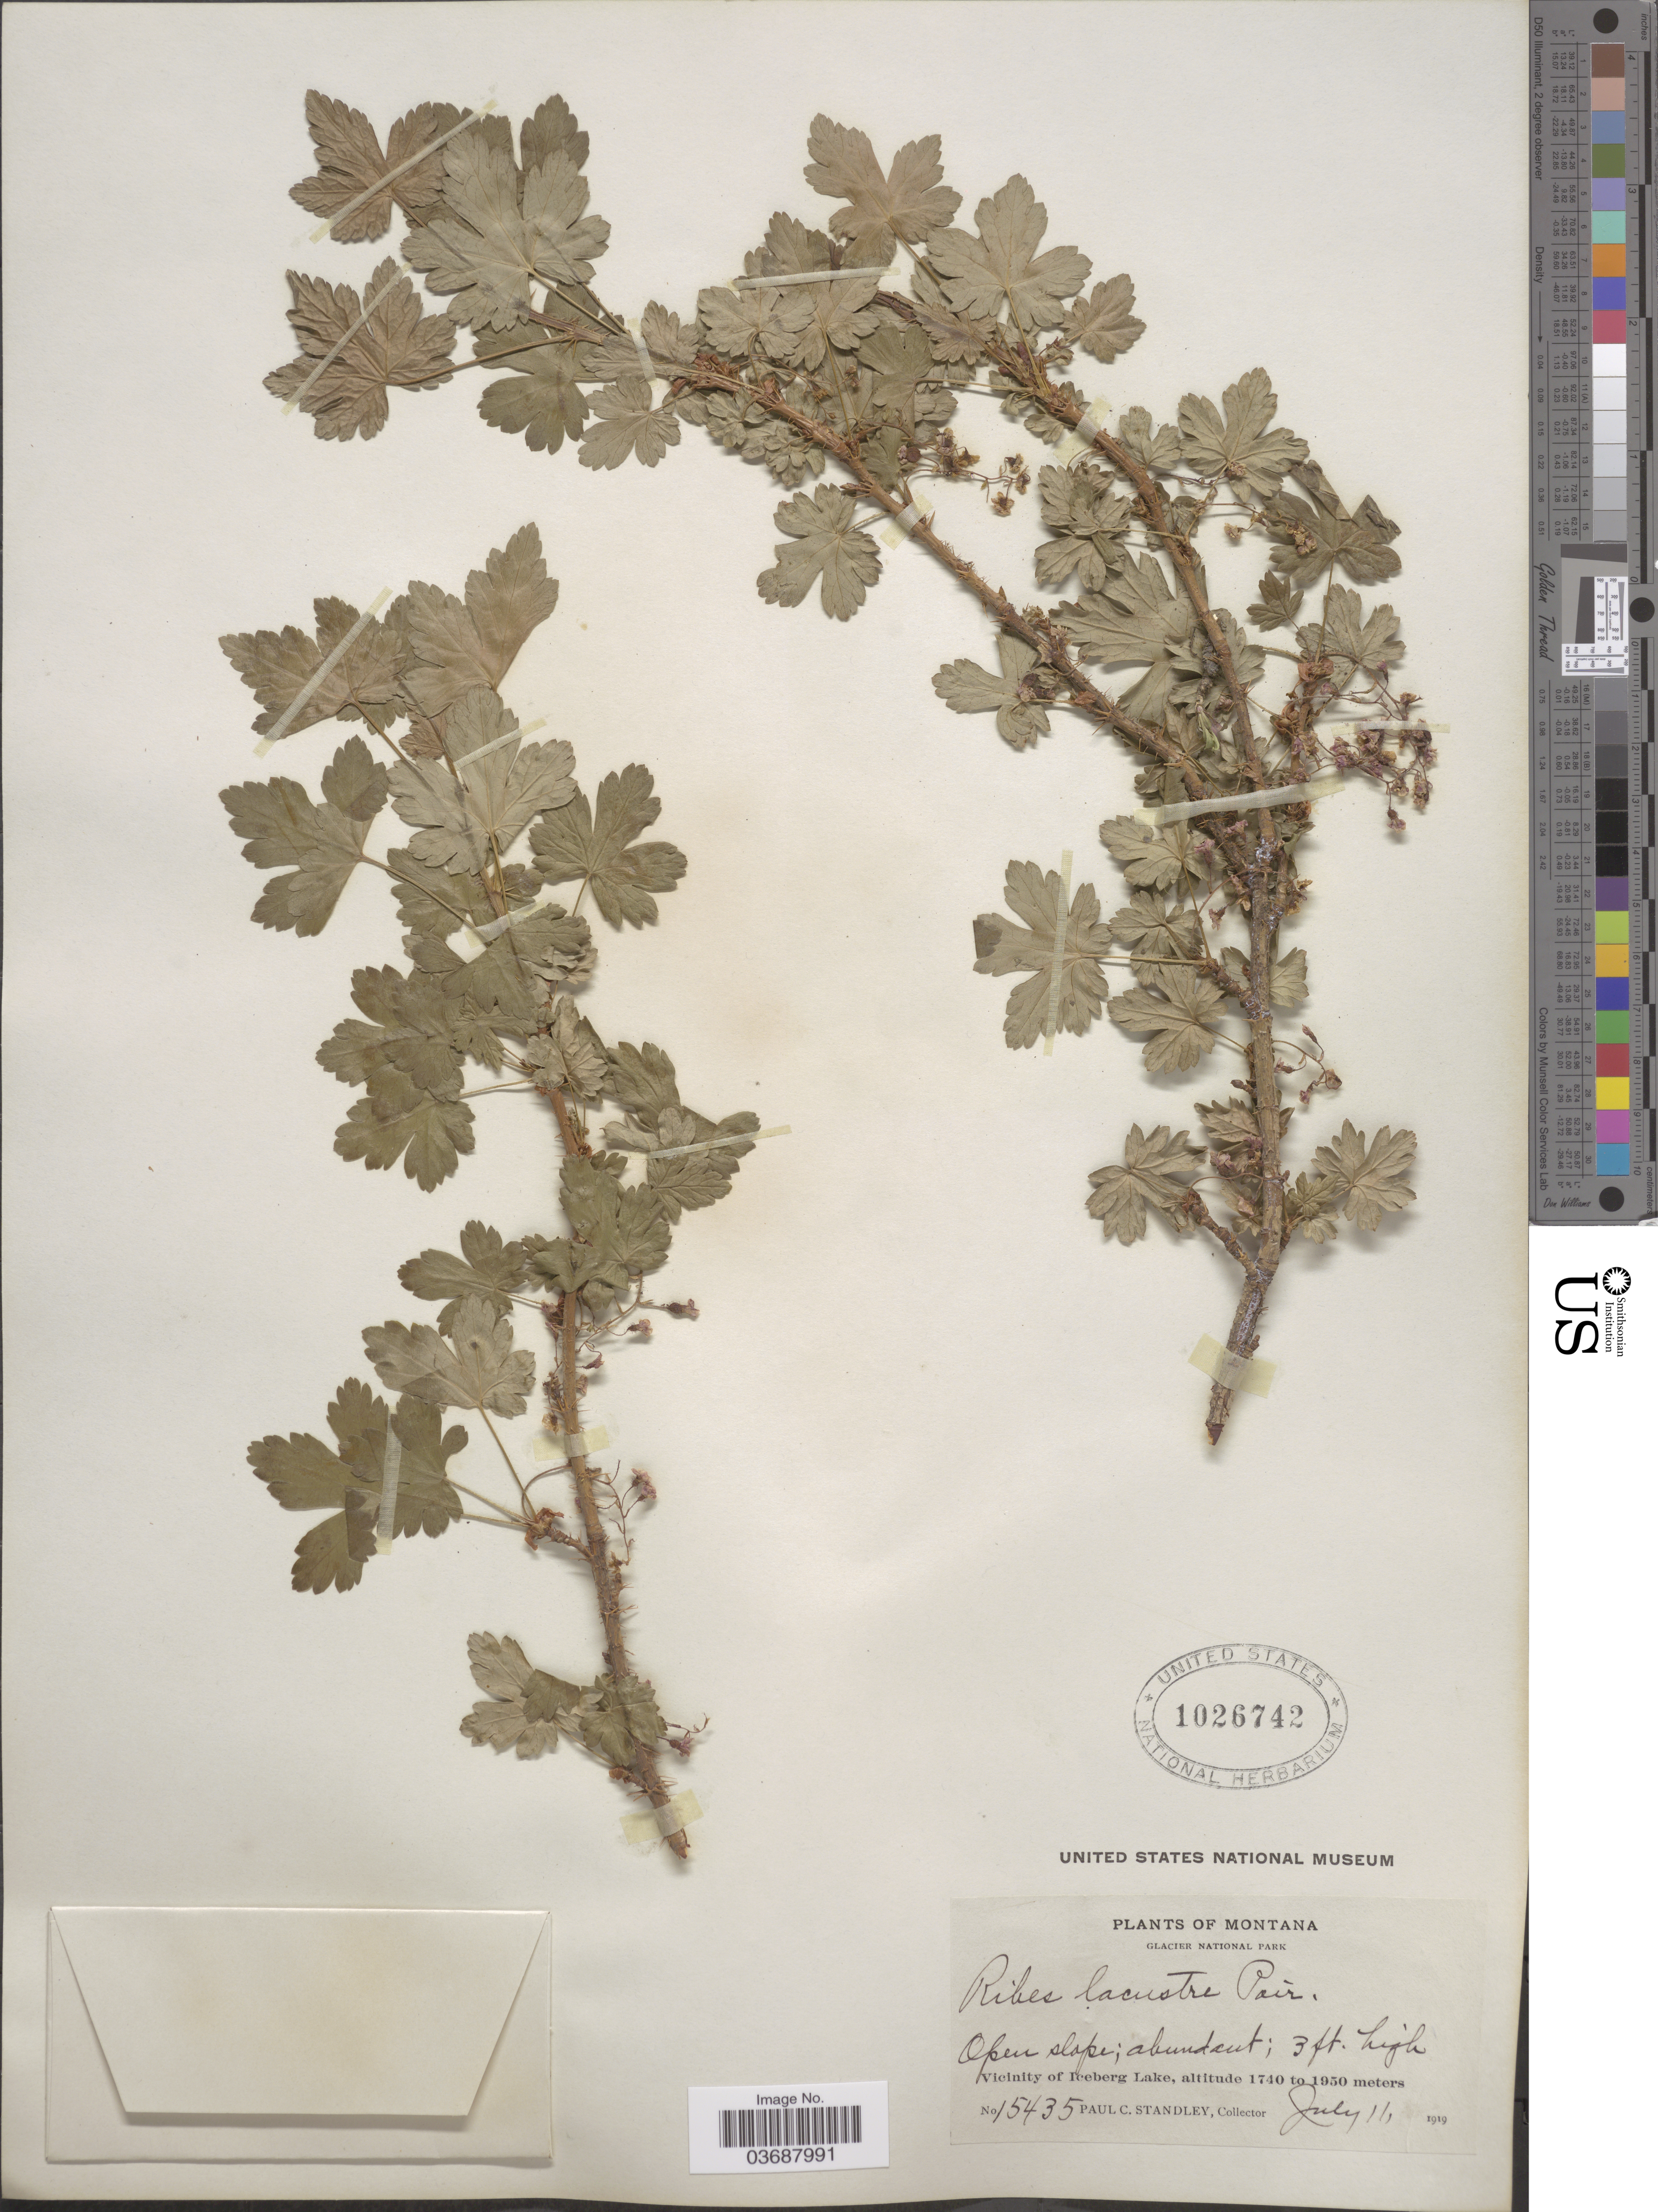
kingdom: Plantae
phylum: Tracheophyta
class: Magnoliopsida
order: Saxifragales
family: Grossulariaceae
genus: Ribes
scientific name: Ribes lacustre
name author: (Pers.) Poir.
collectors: P. C. Standley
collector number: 15435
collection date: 1919-07-11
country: United States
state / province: Montana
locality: Glacier National Park. Vicinity of Iceberg Lake.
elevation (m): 1740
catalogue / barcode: US 1026742